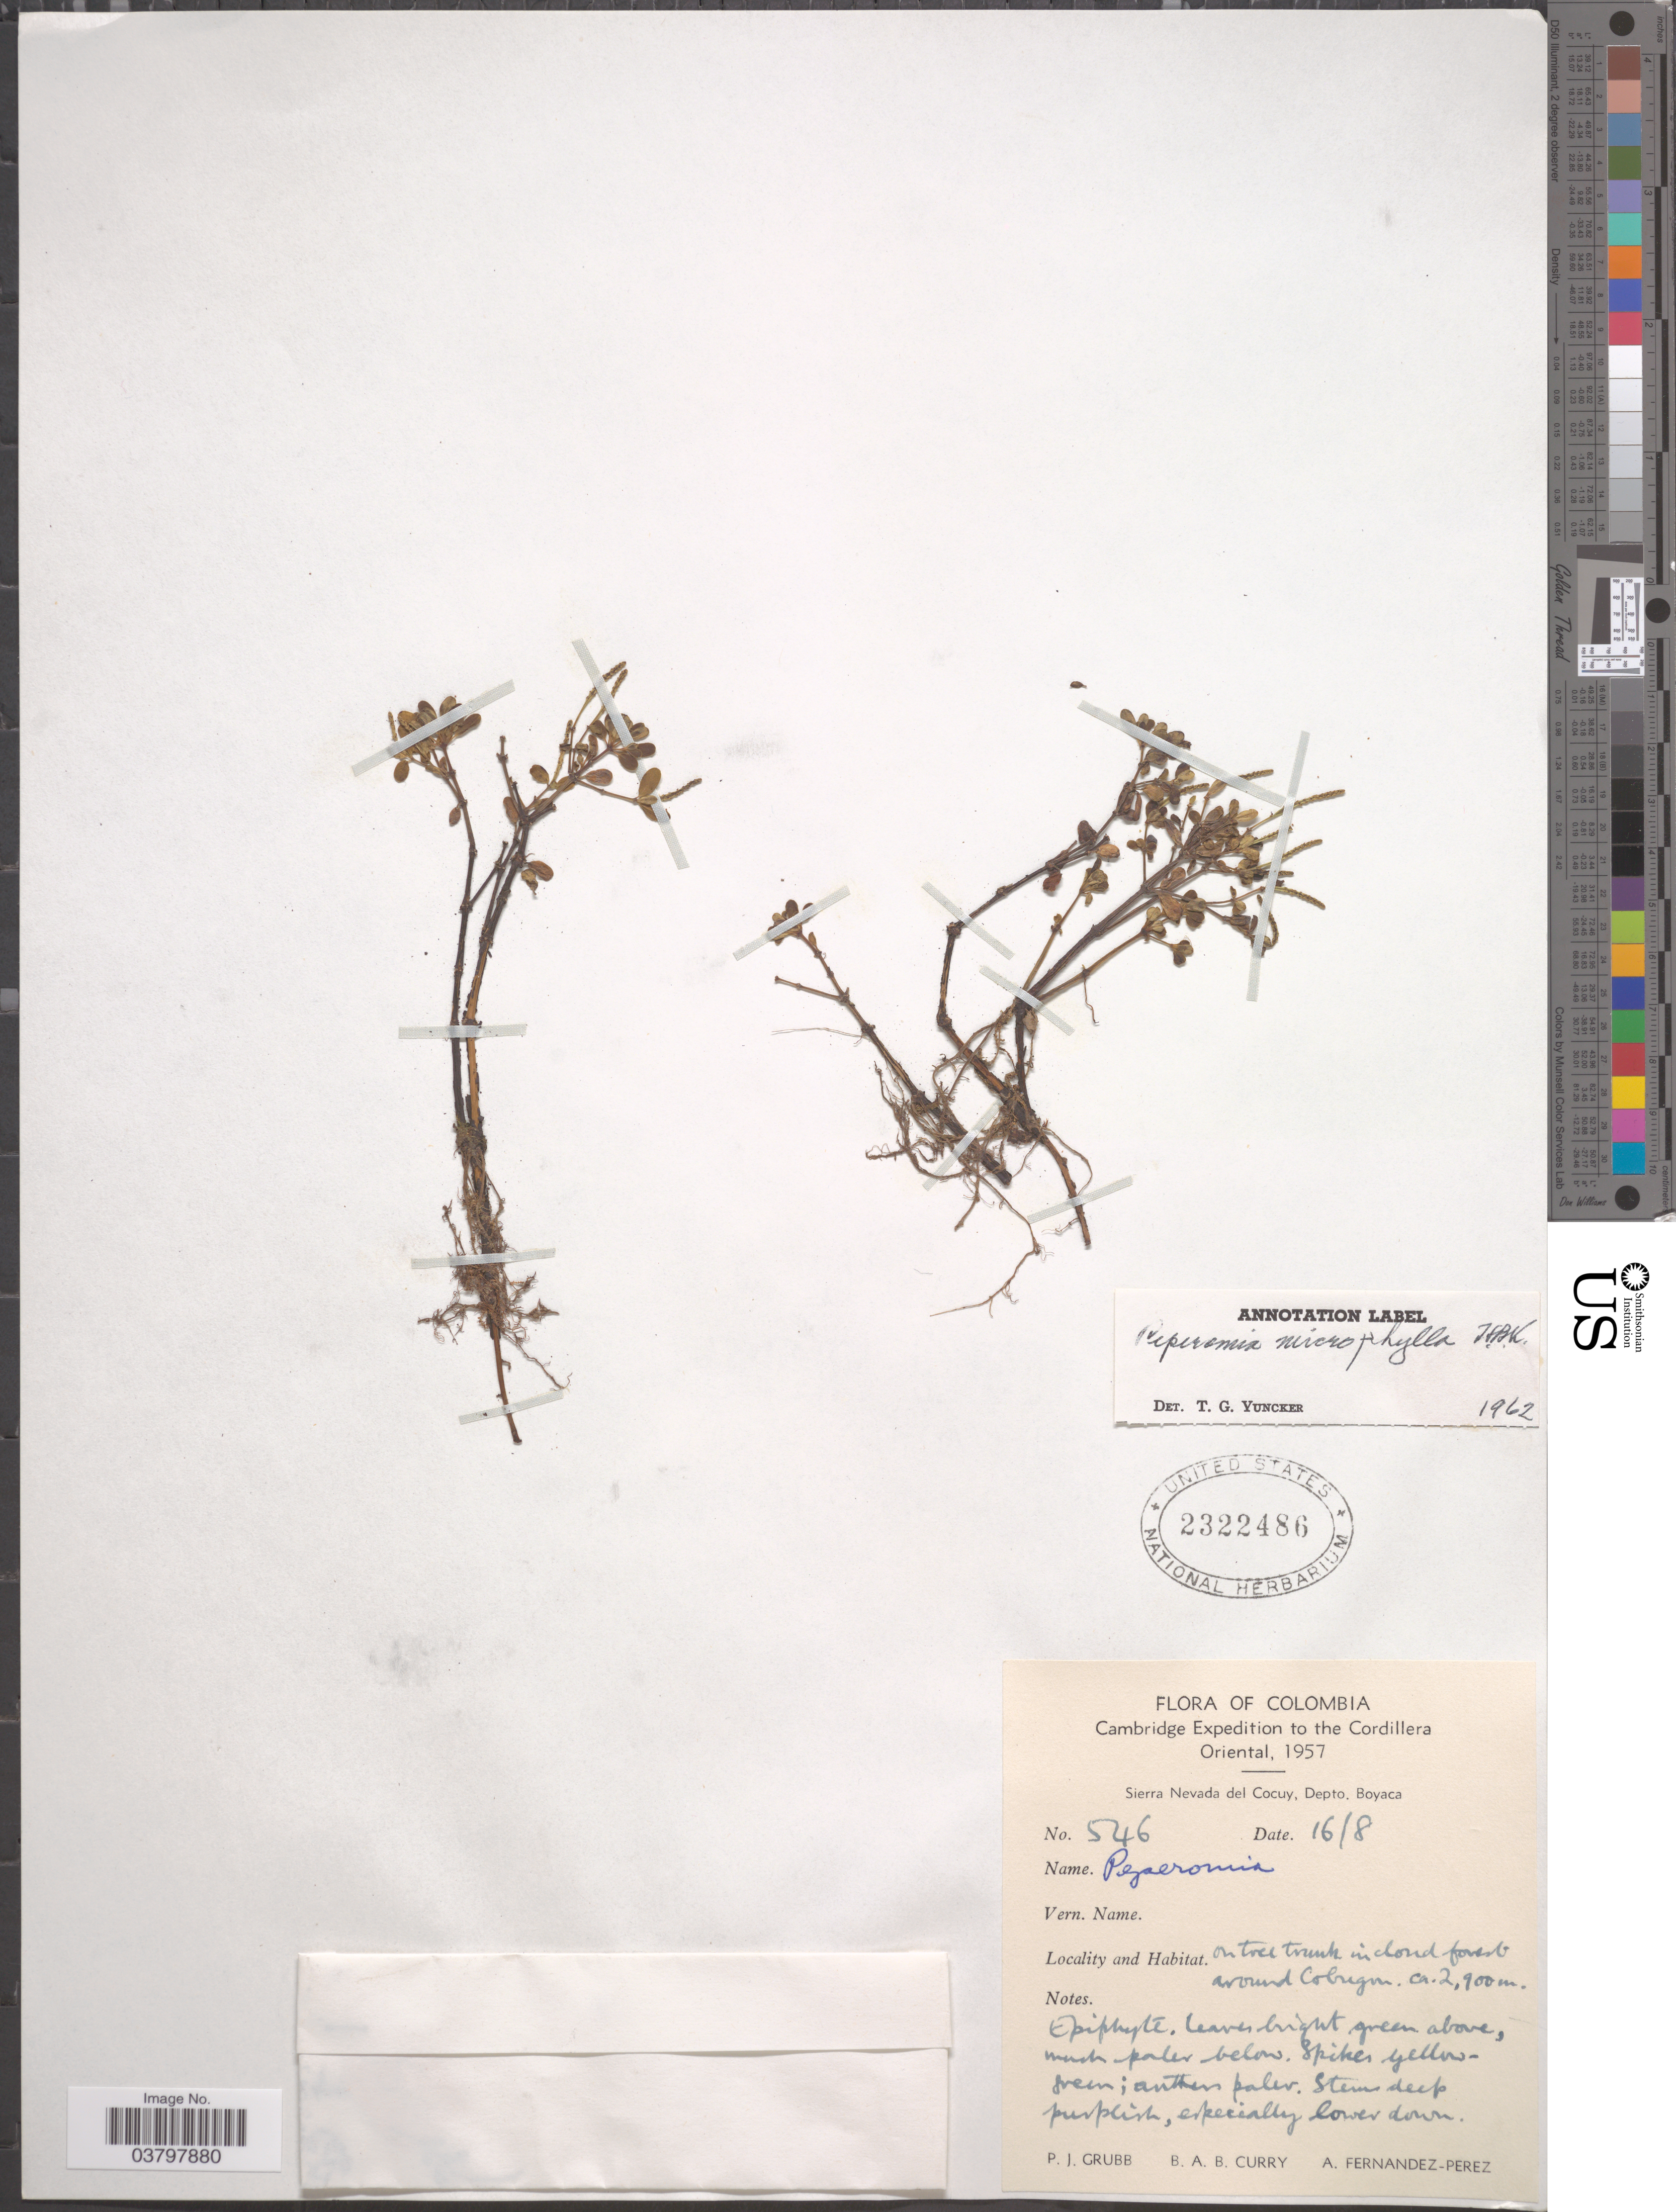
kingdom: Plantae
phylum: Tracheophyta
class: Magnoliopsida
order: Piperales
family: Piperaceae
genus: Peperomia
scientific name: Peperomia microphylla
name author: Kunth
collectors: P. J. Grubb, B. A. B. Curry & A. Fernández-Pérez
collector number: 546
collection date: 1957-08-16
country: Colombia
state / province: Boyacá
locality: The Cordillera Oriental. Sierra Nevada del Cocuy, Depto. Boyaca. Around Cobugon.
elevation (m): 2900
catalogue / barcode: US 2322486